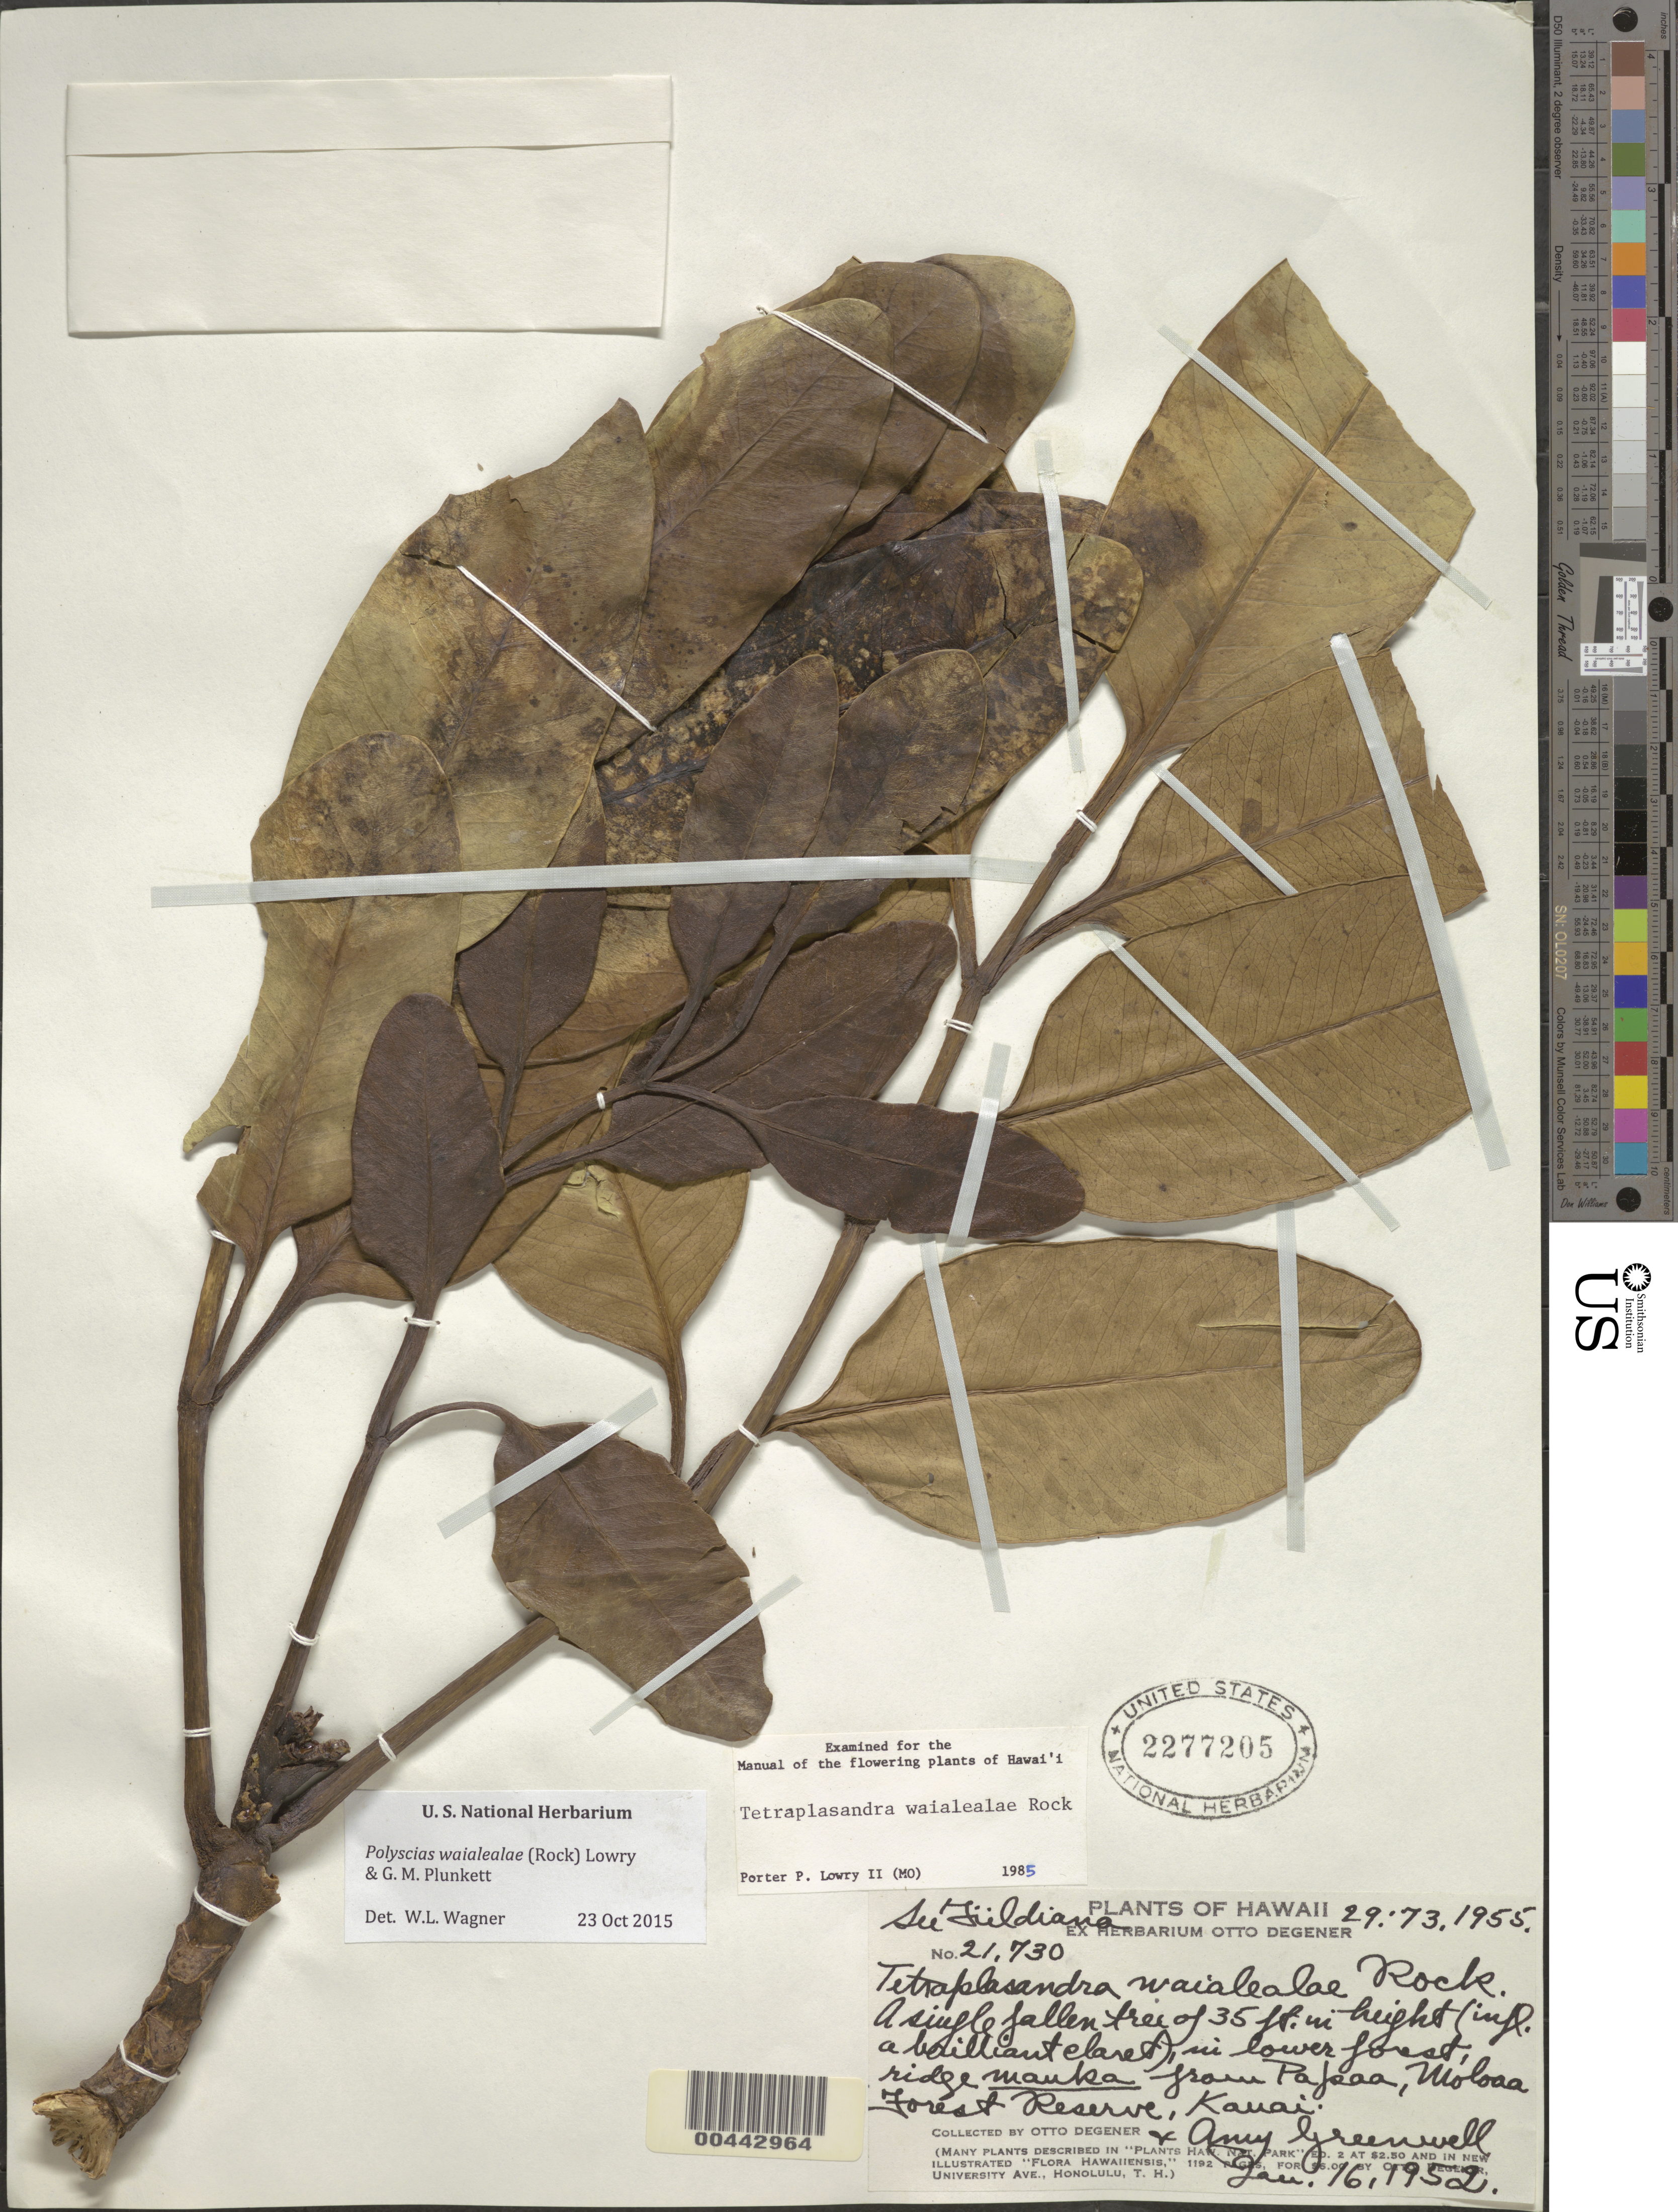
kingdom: Plantae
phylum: Tracheophyta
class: Magnoliopsida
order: Apiales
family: Araliaceae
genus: Polyscias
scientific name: Polyscias waialealae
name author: (Rock) Lowry & G. M. Plunkett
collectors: O. Degener & A. B. Greenwell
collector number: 21730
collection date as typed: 16 Jan 1952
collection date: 1952-01-16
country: United States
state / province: Hawaii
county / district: Kauai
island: Kaua'i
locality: Ridge mauka from Papaa, Moloaa Forest Reserve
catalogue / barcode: US 2277205